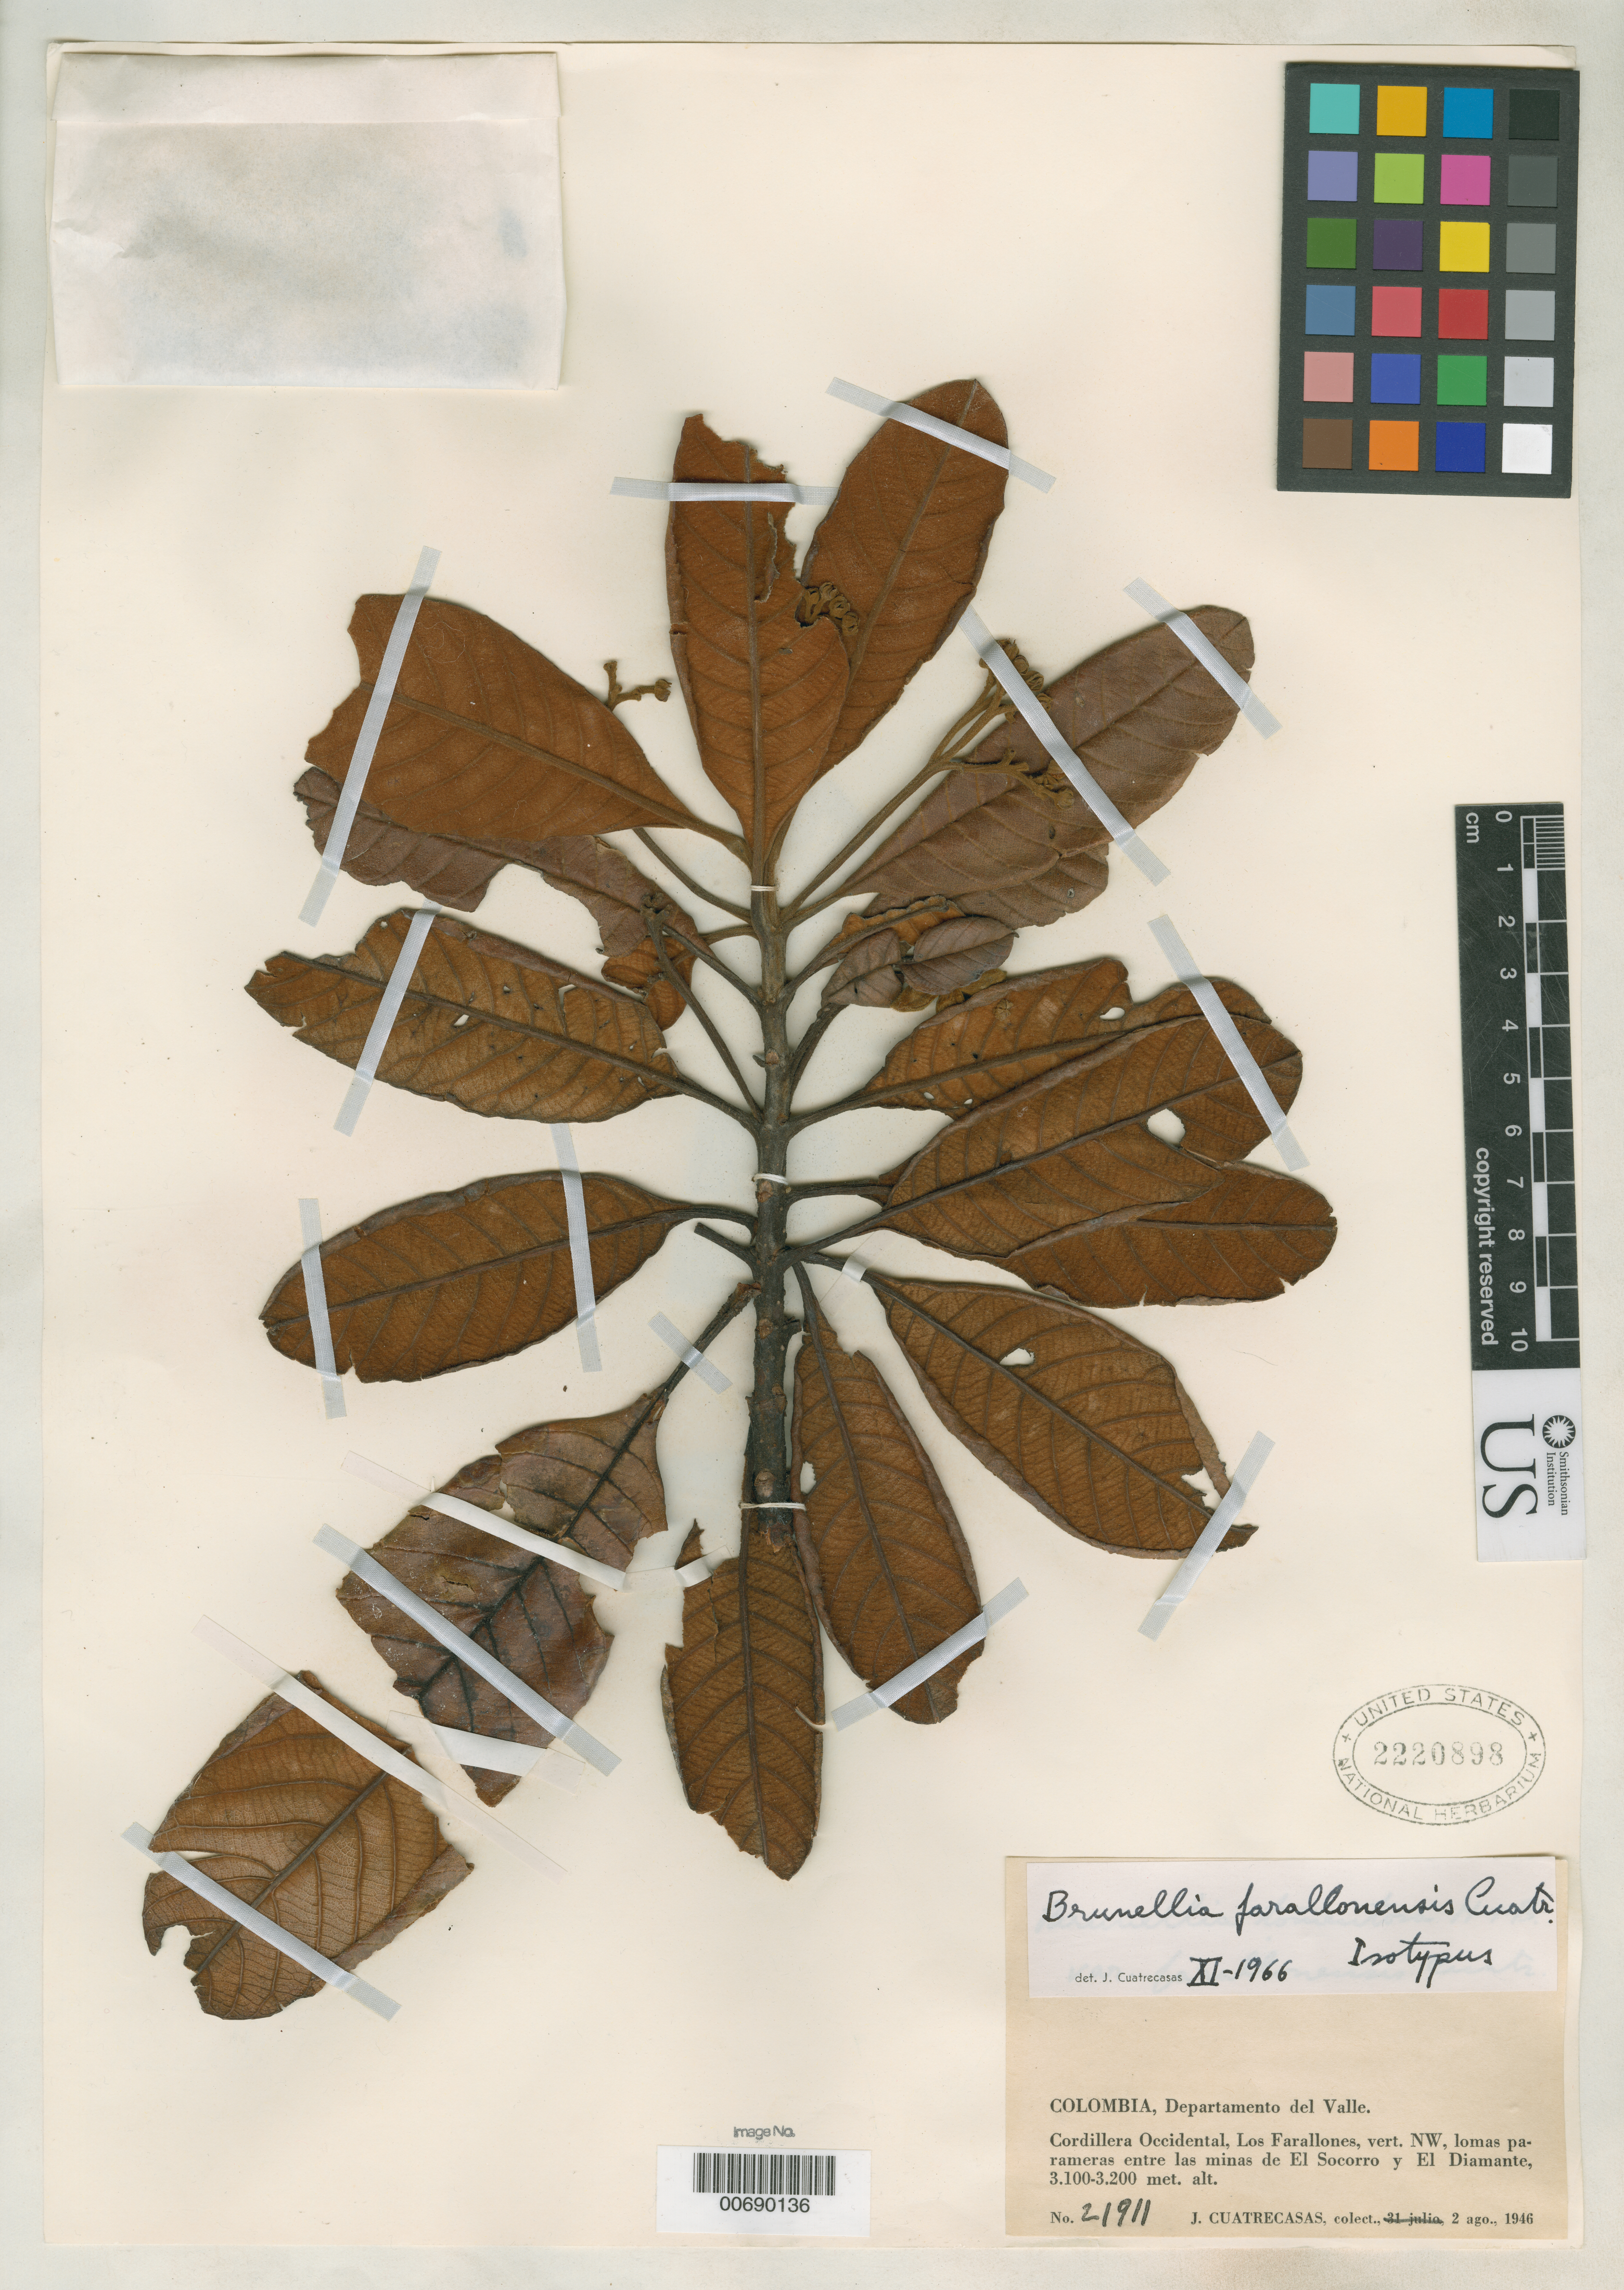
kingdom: Plantae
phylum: Tracheophyta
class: Magnoliopsida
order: Oxalidales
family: Brunelliaceae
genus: Brunellia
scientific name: Brunellia farallonensis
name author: Cuatrec.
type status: Isotype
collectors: J. Cuatrecasas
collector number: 21911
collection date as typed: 02 Aug 1946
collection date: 1946-08-02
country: Colombia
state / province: Valle del Cauca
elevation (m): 3100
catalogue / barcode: US 2220898